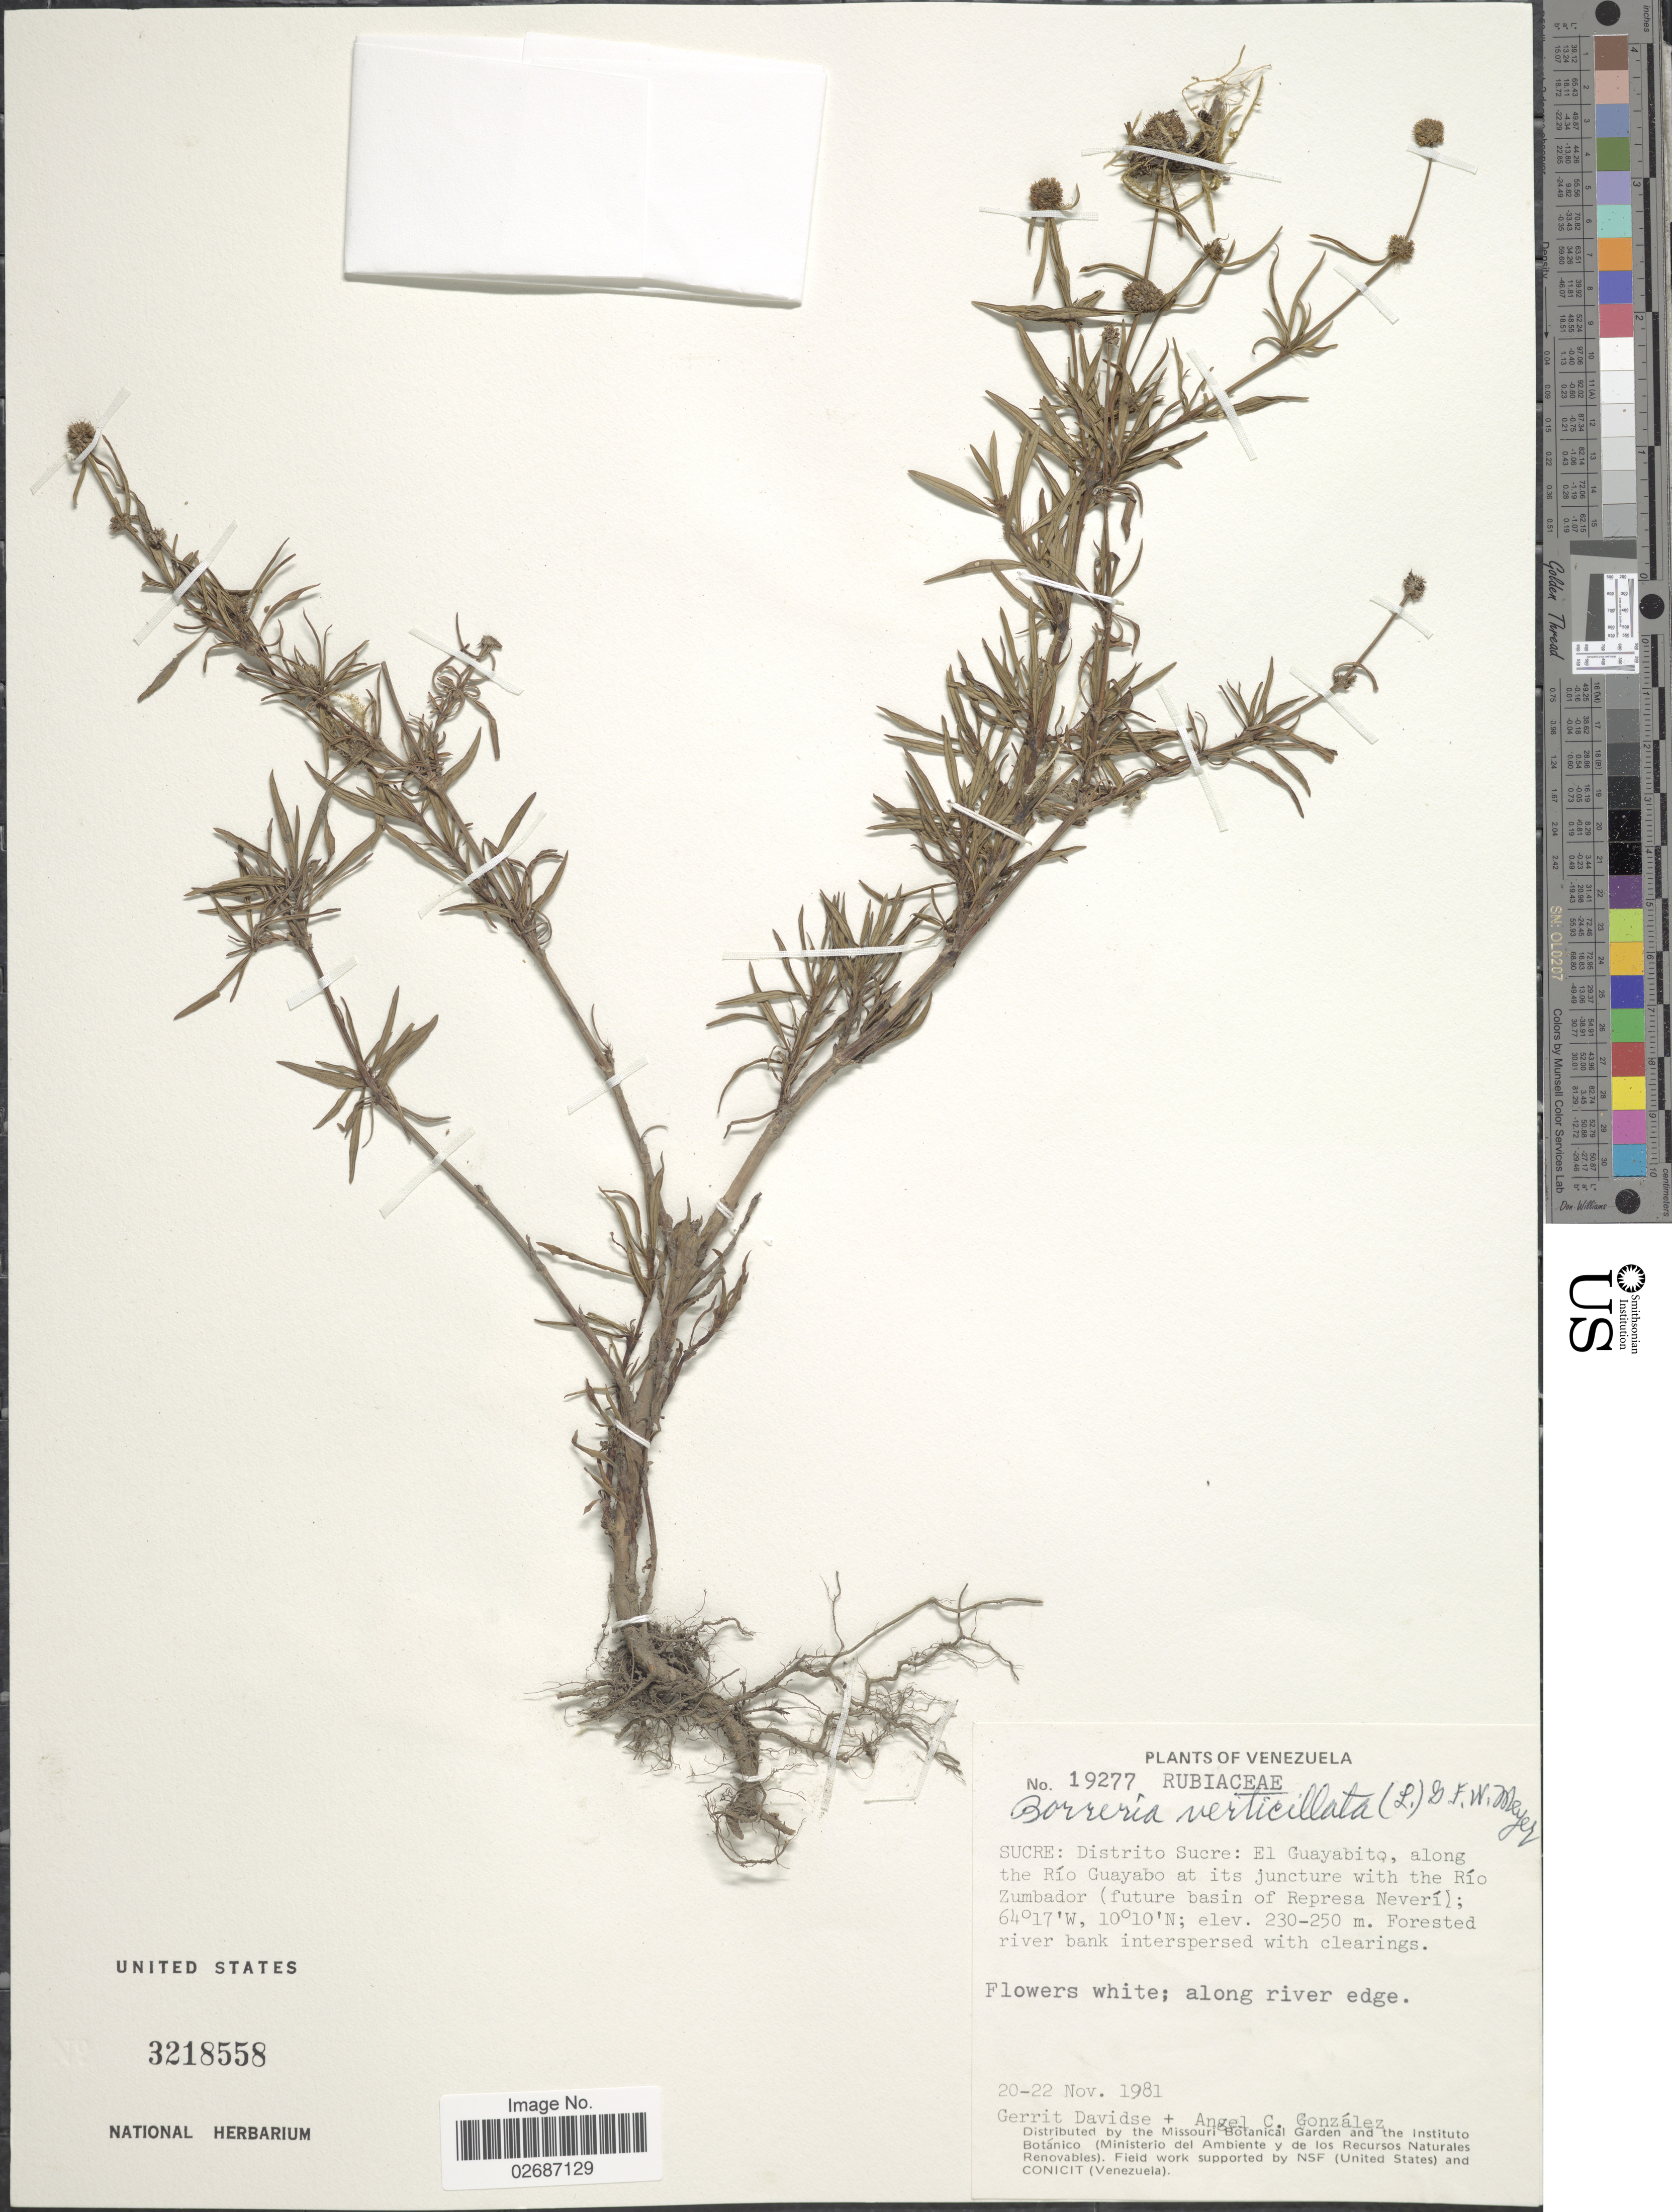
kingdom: Plantae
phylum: Tracheophyta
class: Magnoliopsida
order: Gentianales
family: Rubiaceae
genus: Borreria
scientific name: Borreria verticillata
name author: (L.) G. Mey.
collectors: G. Davidse & A. C. González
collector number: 19277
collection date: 1981-11-20/1981-11-22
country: Colombia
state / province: Sucre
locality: Distrito Sucre: El Guayabito, along the Rio Guayabo at it juncture with the Rio Zumbador (future basin of Represa Neveri), forested river bank interspersed with clearings; along river edge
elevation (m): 230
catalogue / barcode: US 3218558